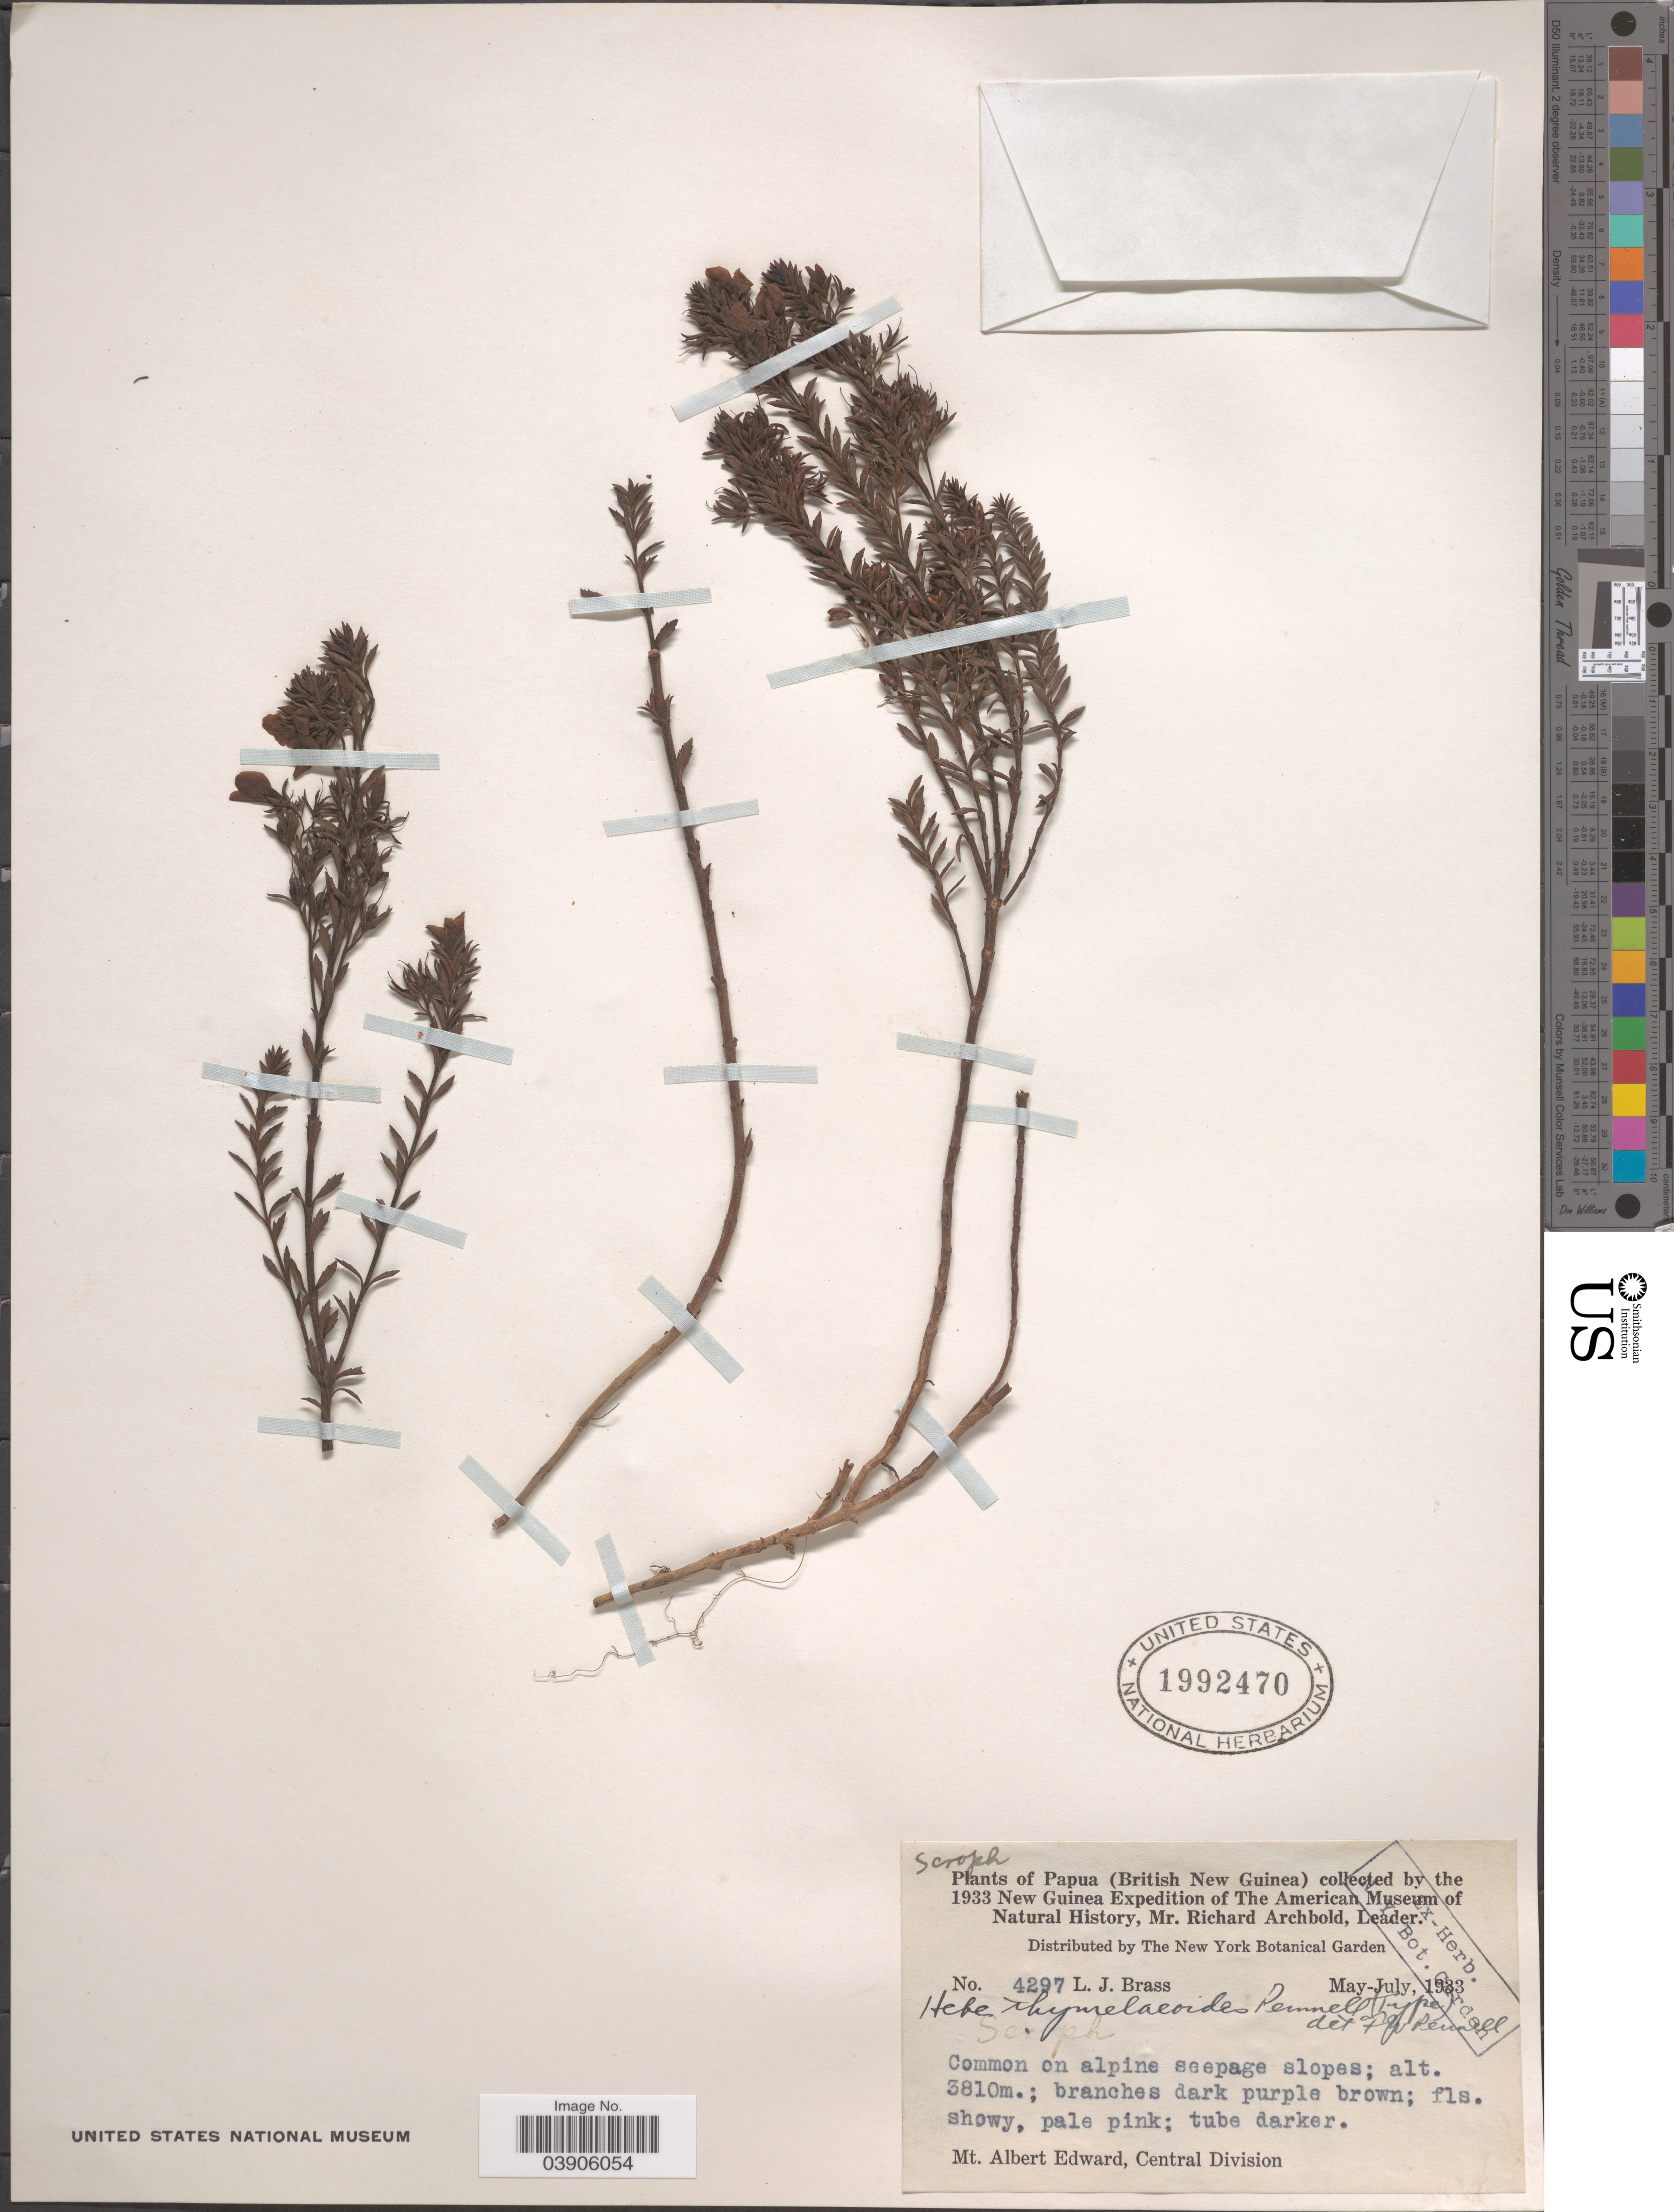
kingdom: Plantae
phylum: Tracheophyta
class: Magnoliopsida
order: Lamiales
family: Plantaginaceae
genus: Hebe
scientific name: Hebe thymelaeoides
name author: Pennell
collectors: L. J. Brass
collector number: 4297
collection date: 1933-05/1933-07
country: Papua New Guinea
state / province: Central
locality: Papua (British New Guinea). Mt. Albert Edward, Central Division.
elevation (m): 3810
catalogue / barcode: US 1992470